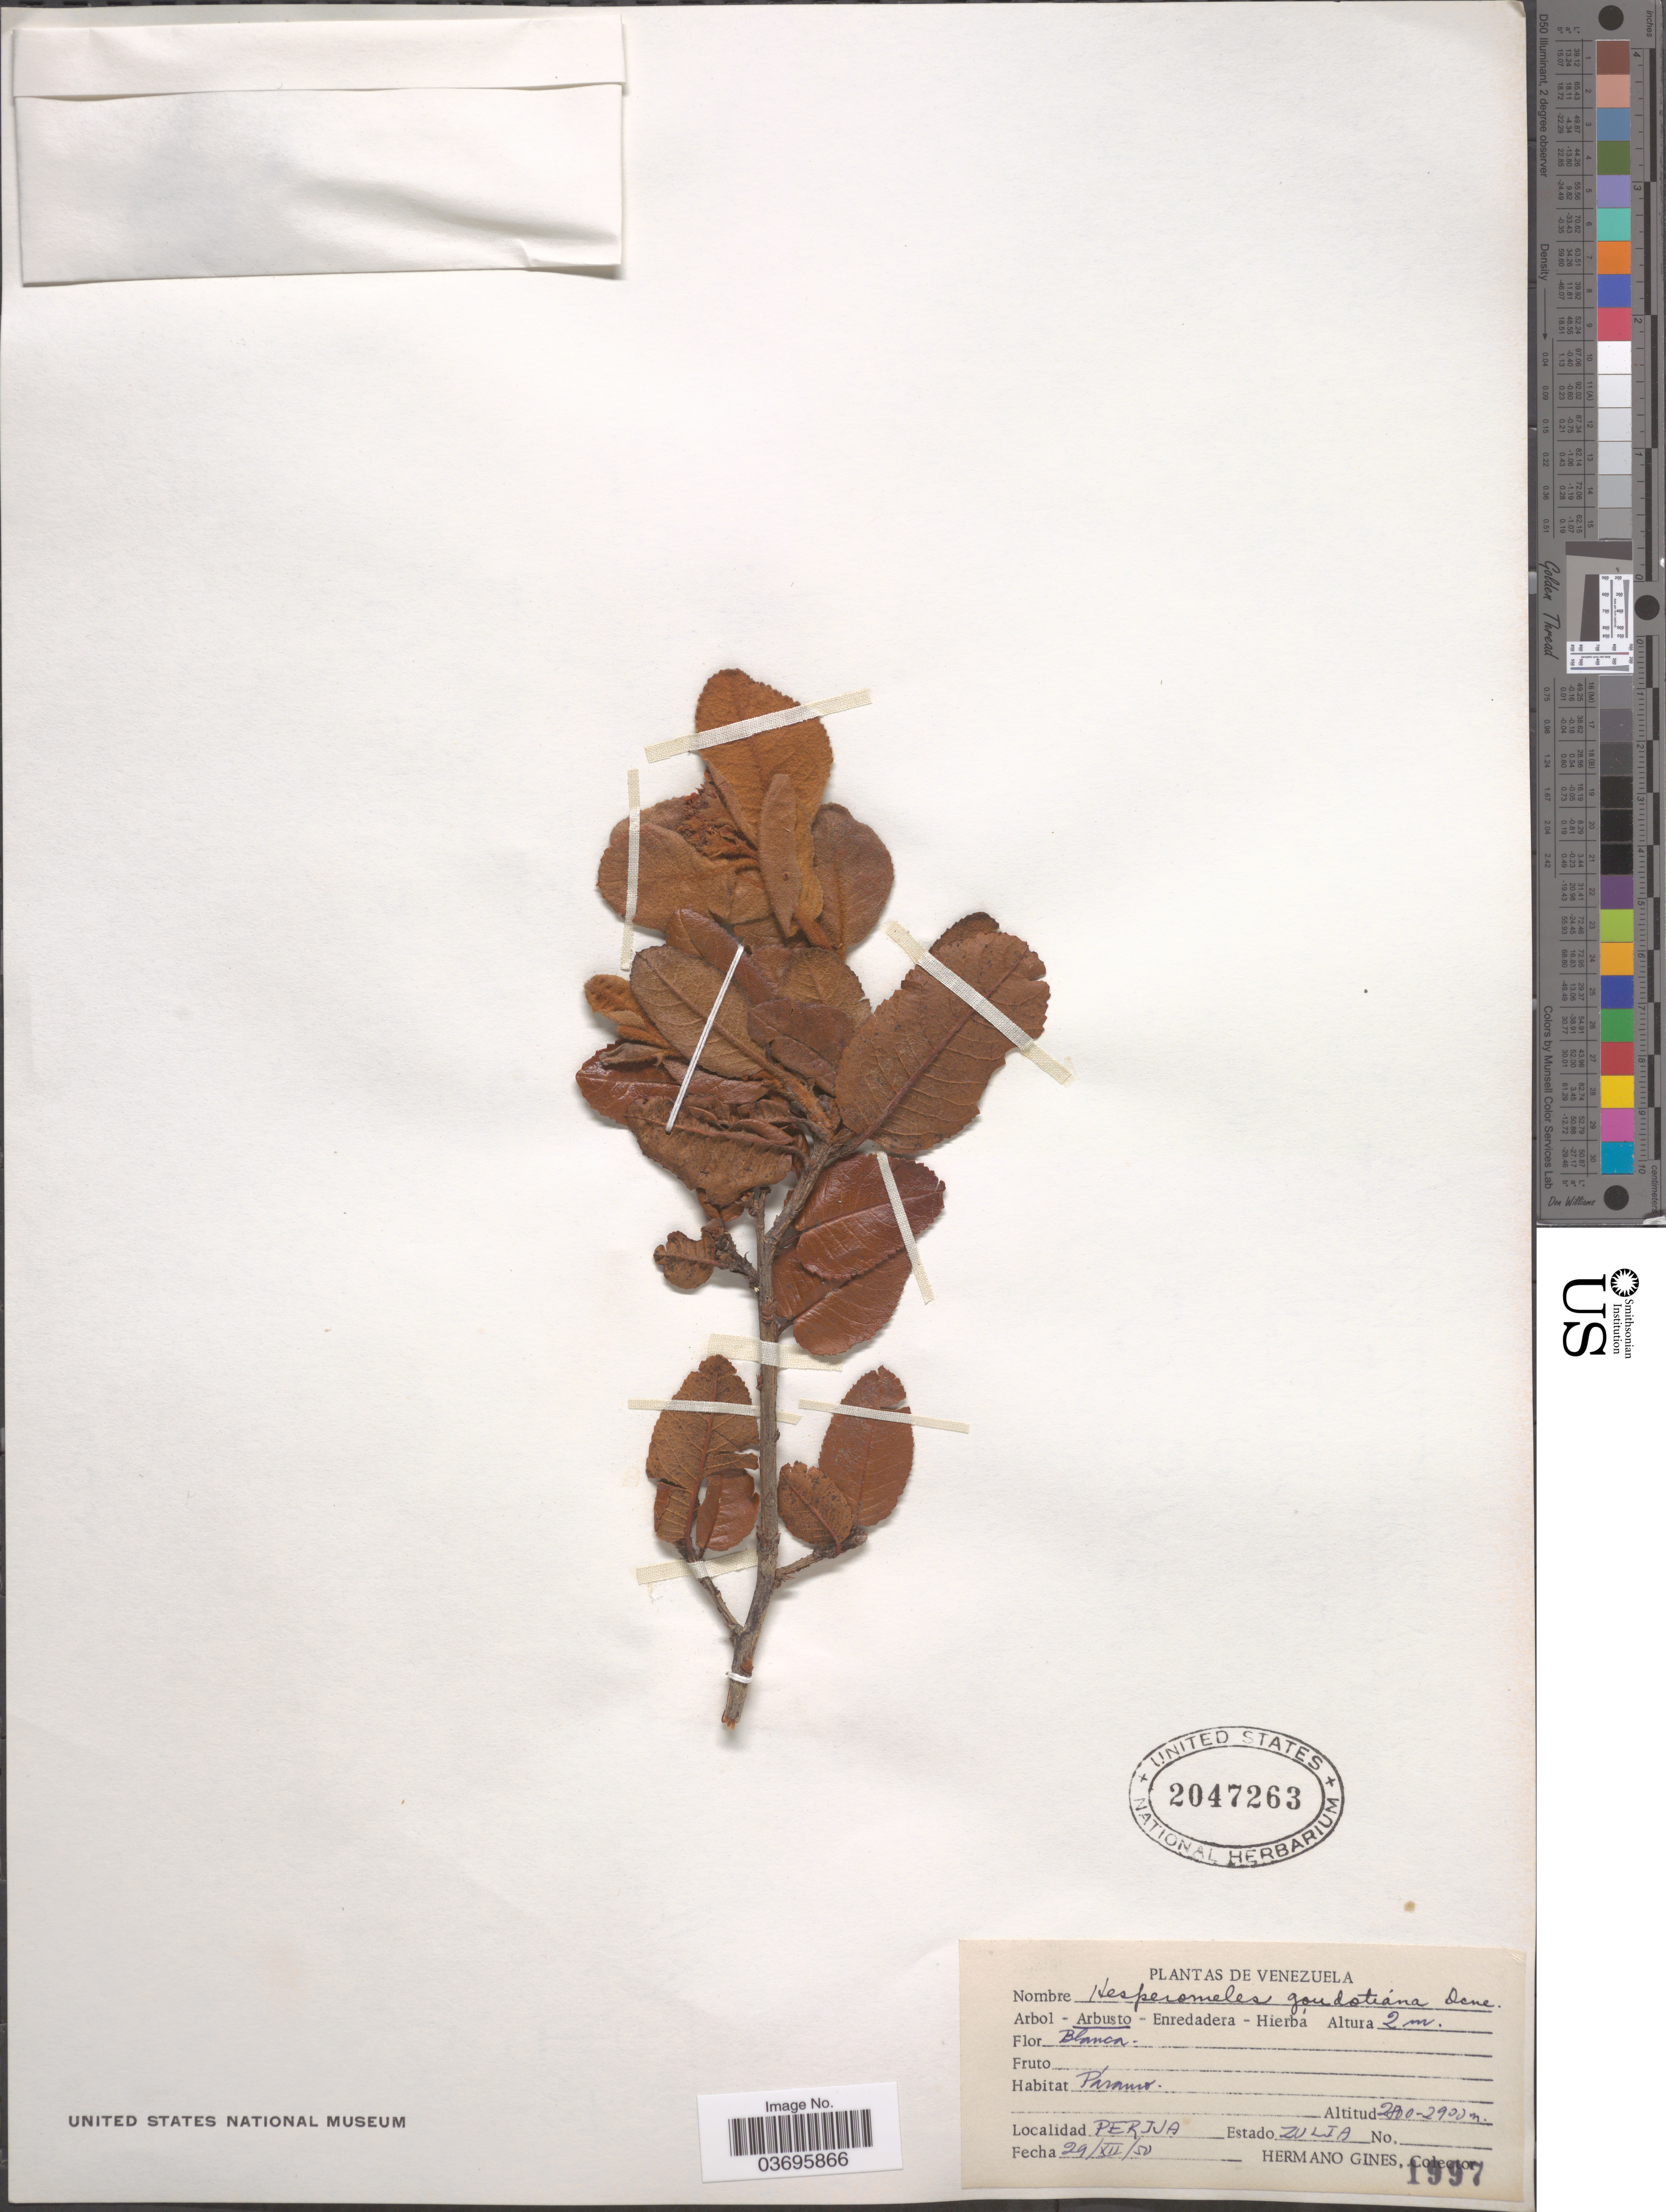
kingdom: Plantae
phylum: Tracheophyta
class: Magnoliopsida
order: Rosales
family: Rosaceae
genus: Hesperomeles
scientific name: Hesperomeles goudotiana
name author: Killip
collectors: Bro. Gines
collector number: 1997?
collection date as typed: Transcribed d/m/y: 29/12/50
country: Venezuela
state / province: Zulia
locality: Perija. Estado Zulia.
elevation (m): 2800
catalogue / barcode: US 2047263